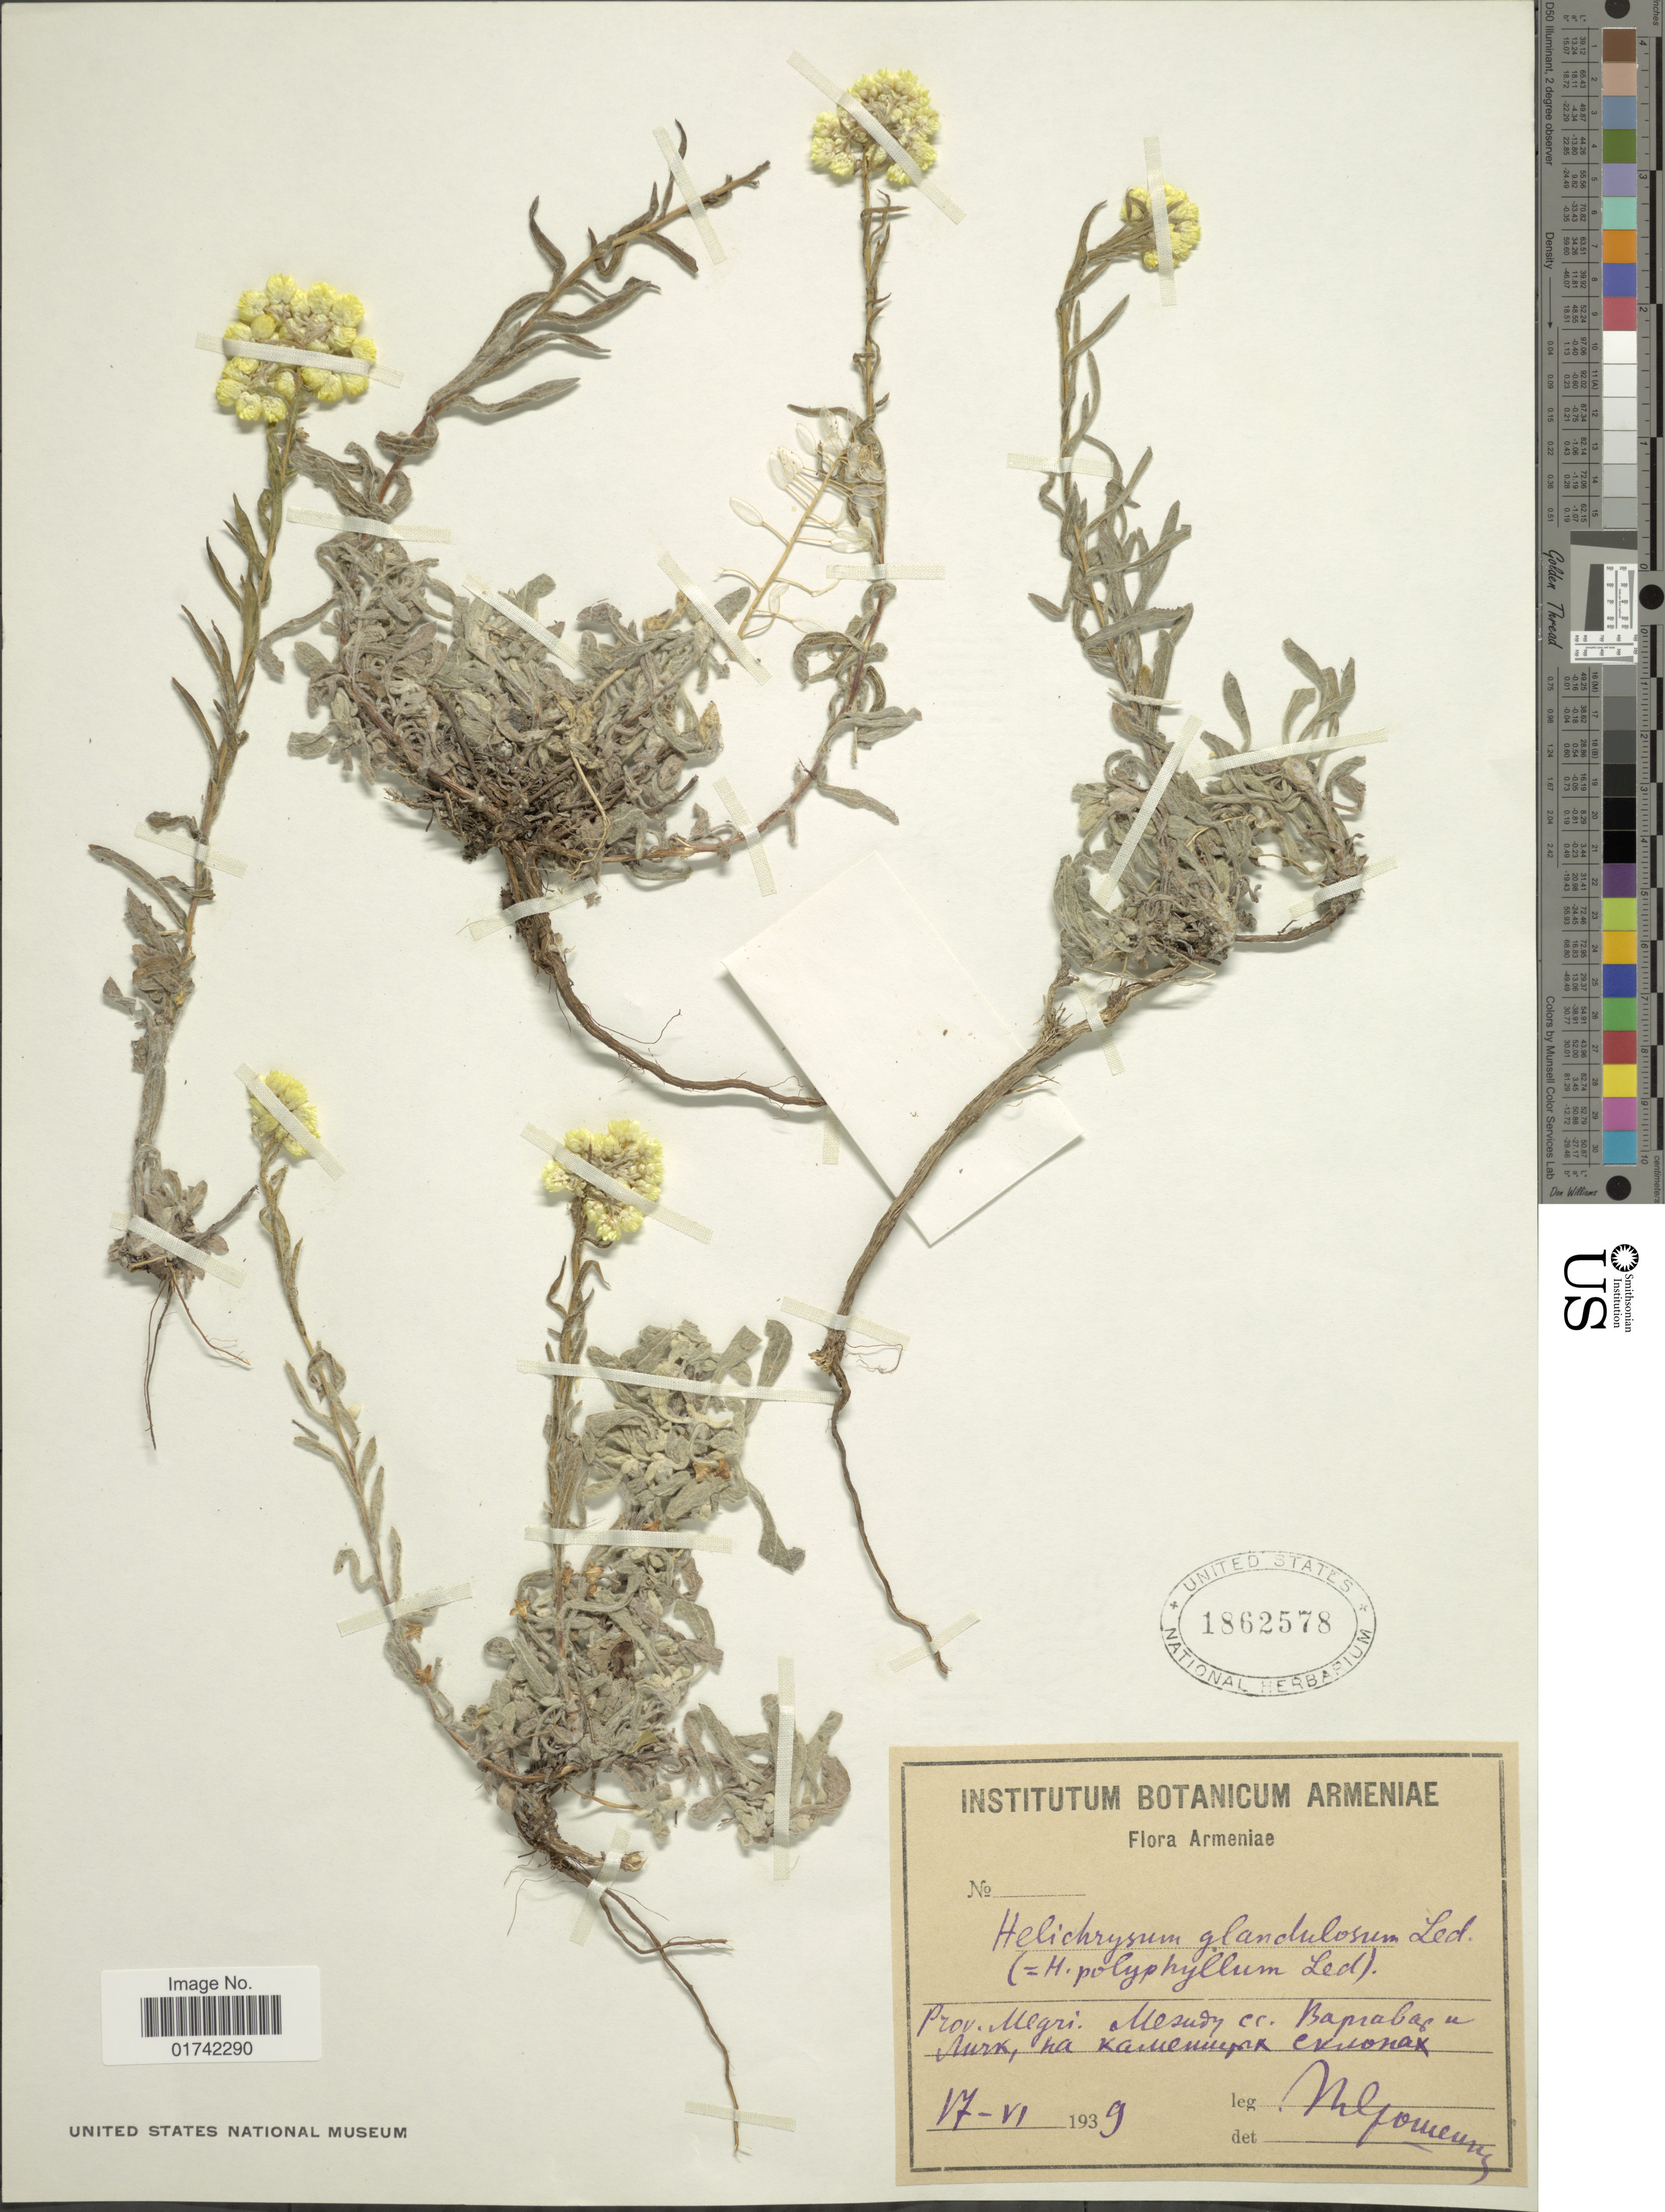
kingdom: Plantae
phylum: Tracheophyta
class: Magnoliopsida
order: Asterales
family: Asteraceae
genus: Helichrysum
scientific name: Helichrysum glandulosum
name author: Ledeb.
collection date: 1939-06-17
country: Armenia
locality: Prov. Ulgri, Mesudy cc. Bapraba u Aurk[interpreted] [illegible text]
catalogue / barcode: US 1862578